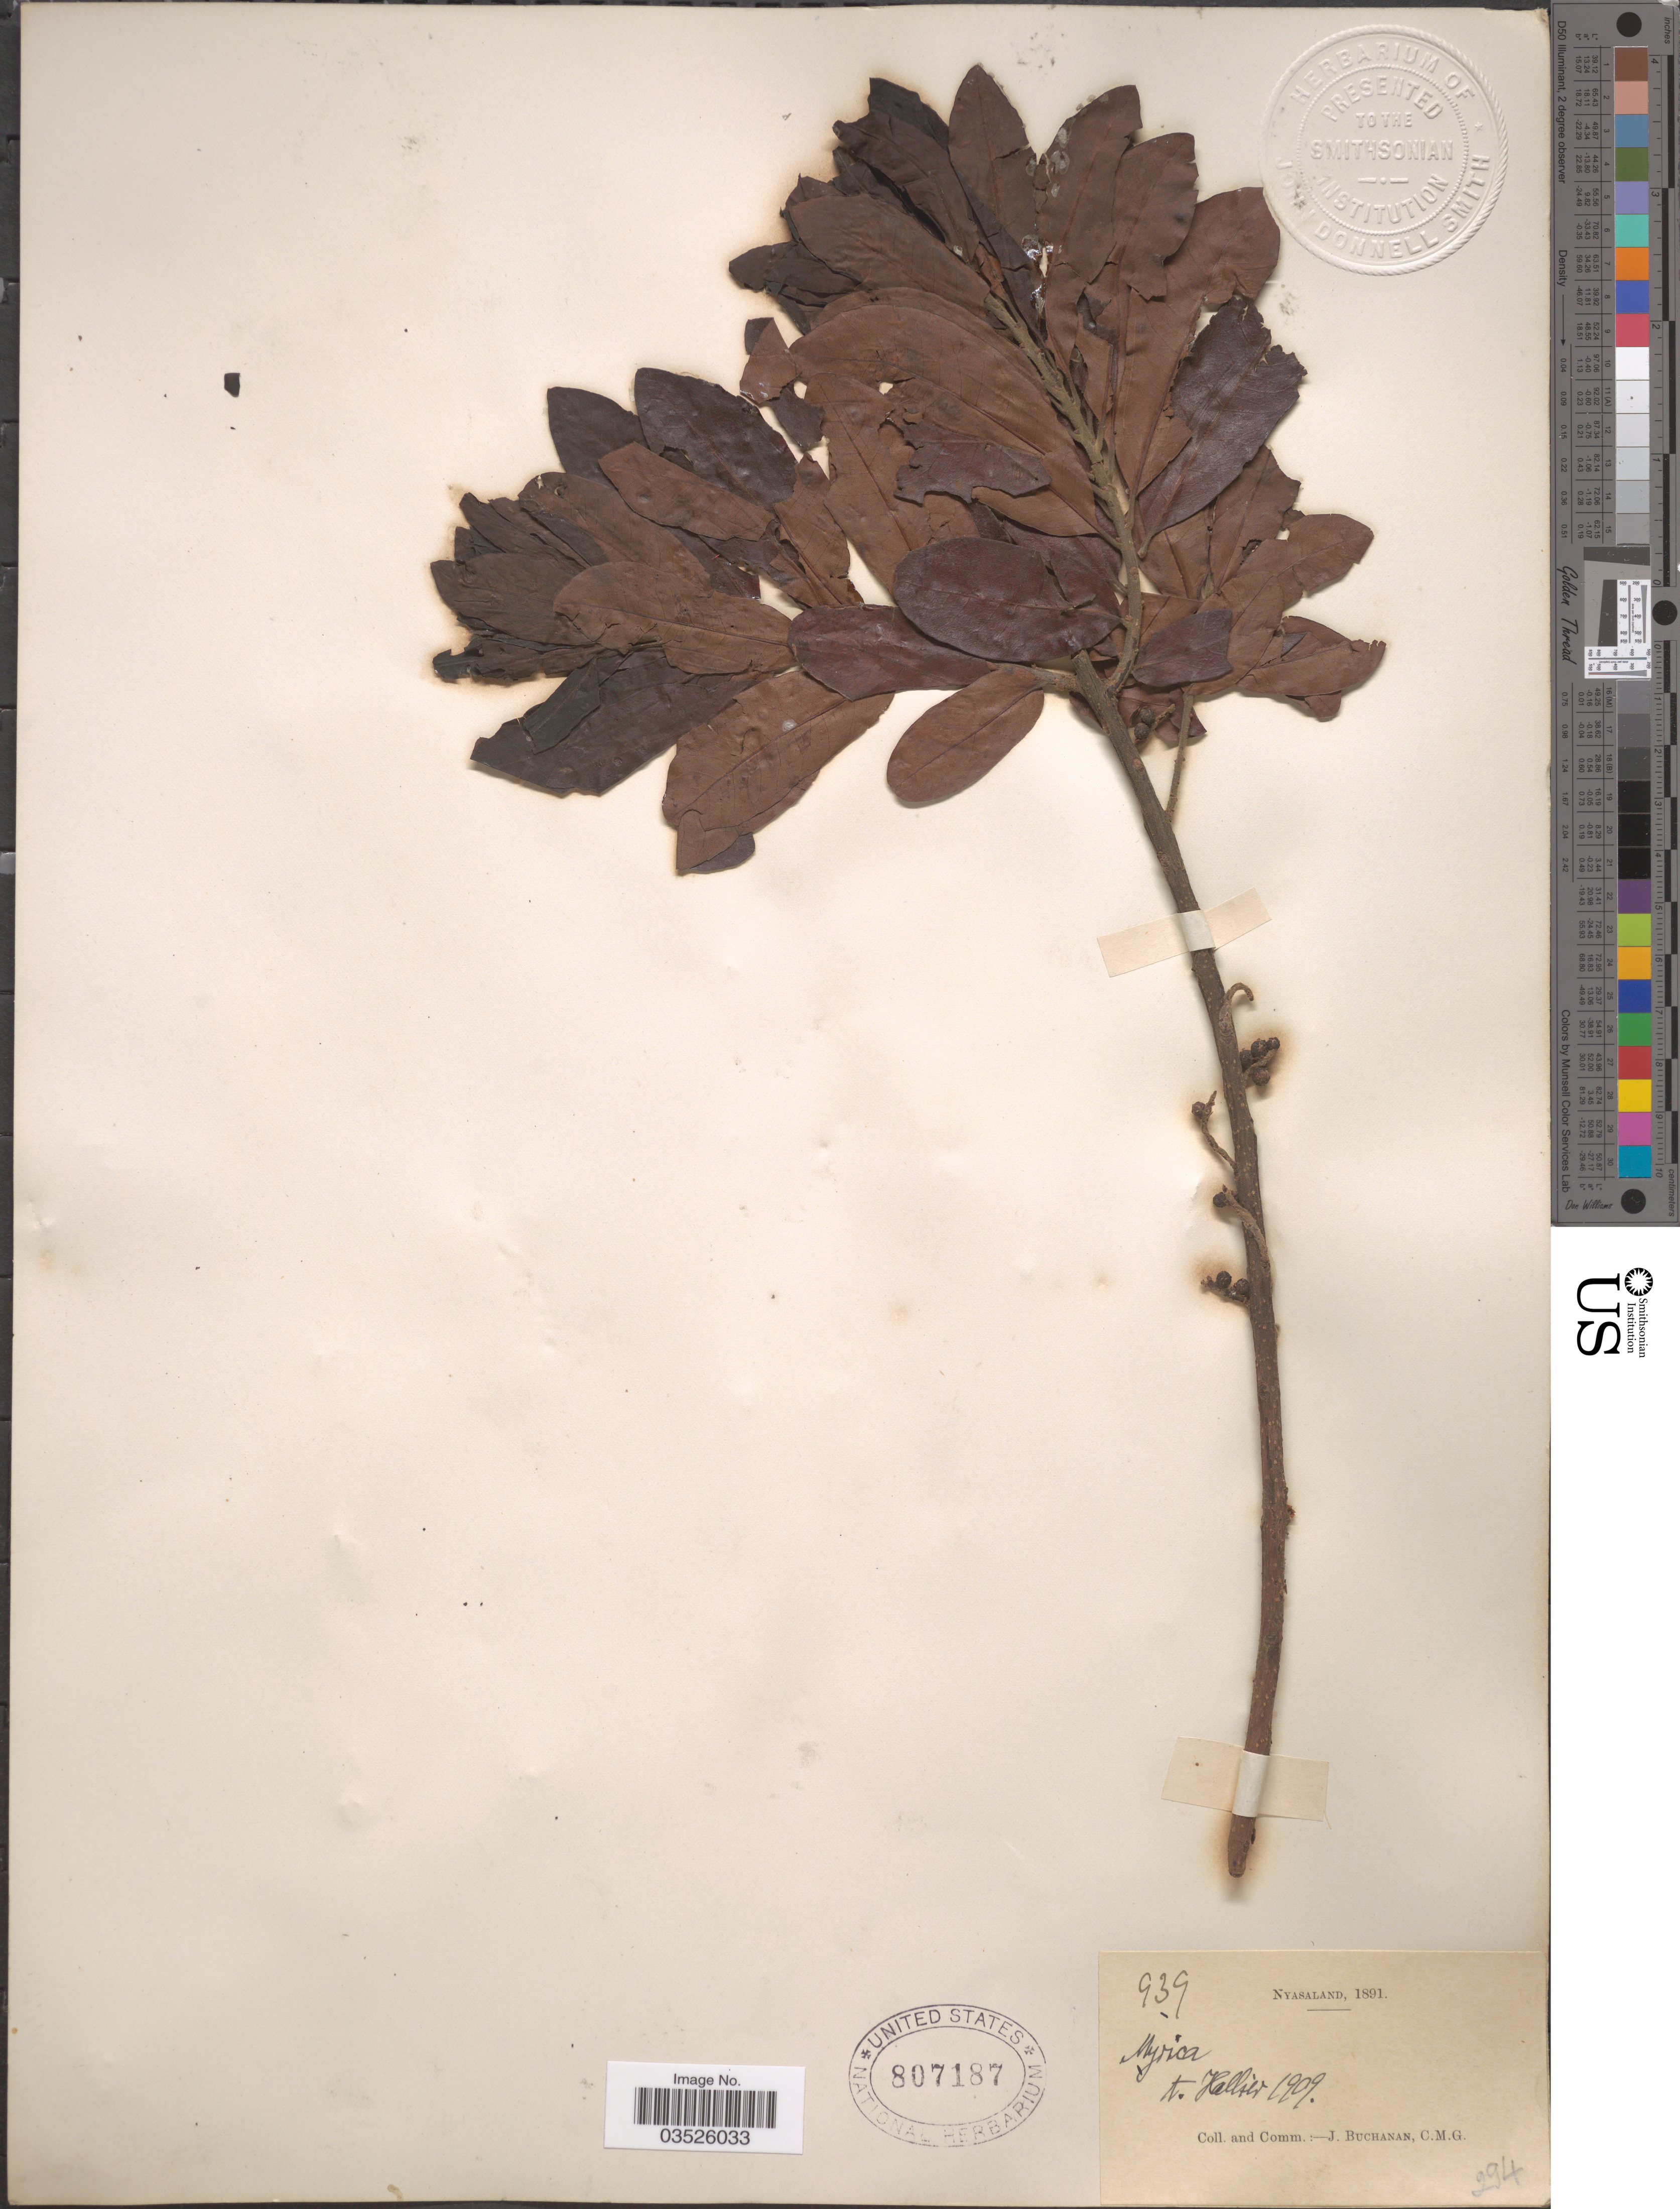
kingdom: Plantae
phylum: Tracheophyta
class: Magnoliopsida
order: Fagales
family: Myricaceae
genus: Morella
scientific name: Morella pilulifera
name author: (Rendle) Killick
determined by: Strong, Mark T., (BOT), Smithsonian Institution - National Museum of Natural History (UNITED STATES)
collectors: J. Buchanan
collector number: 939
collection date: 1891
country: Malawi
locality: Nyasaland.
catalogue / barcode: US 807187